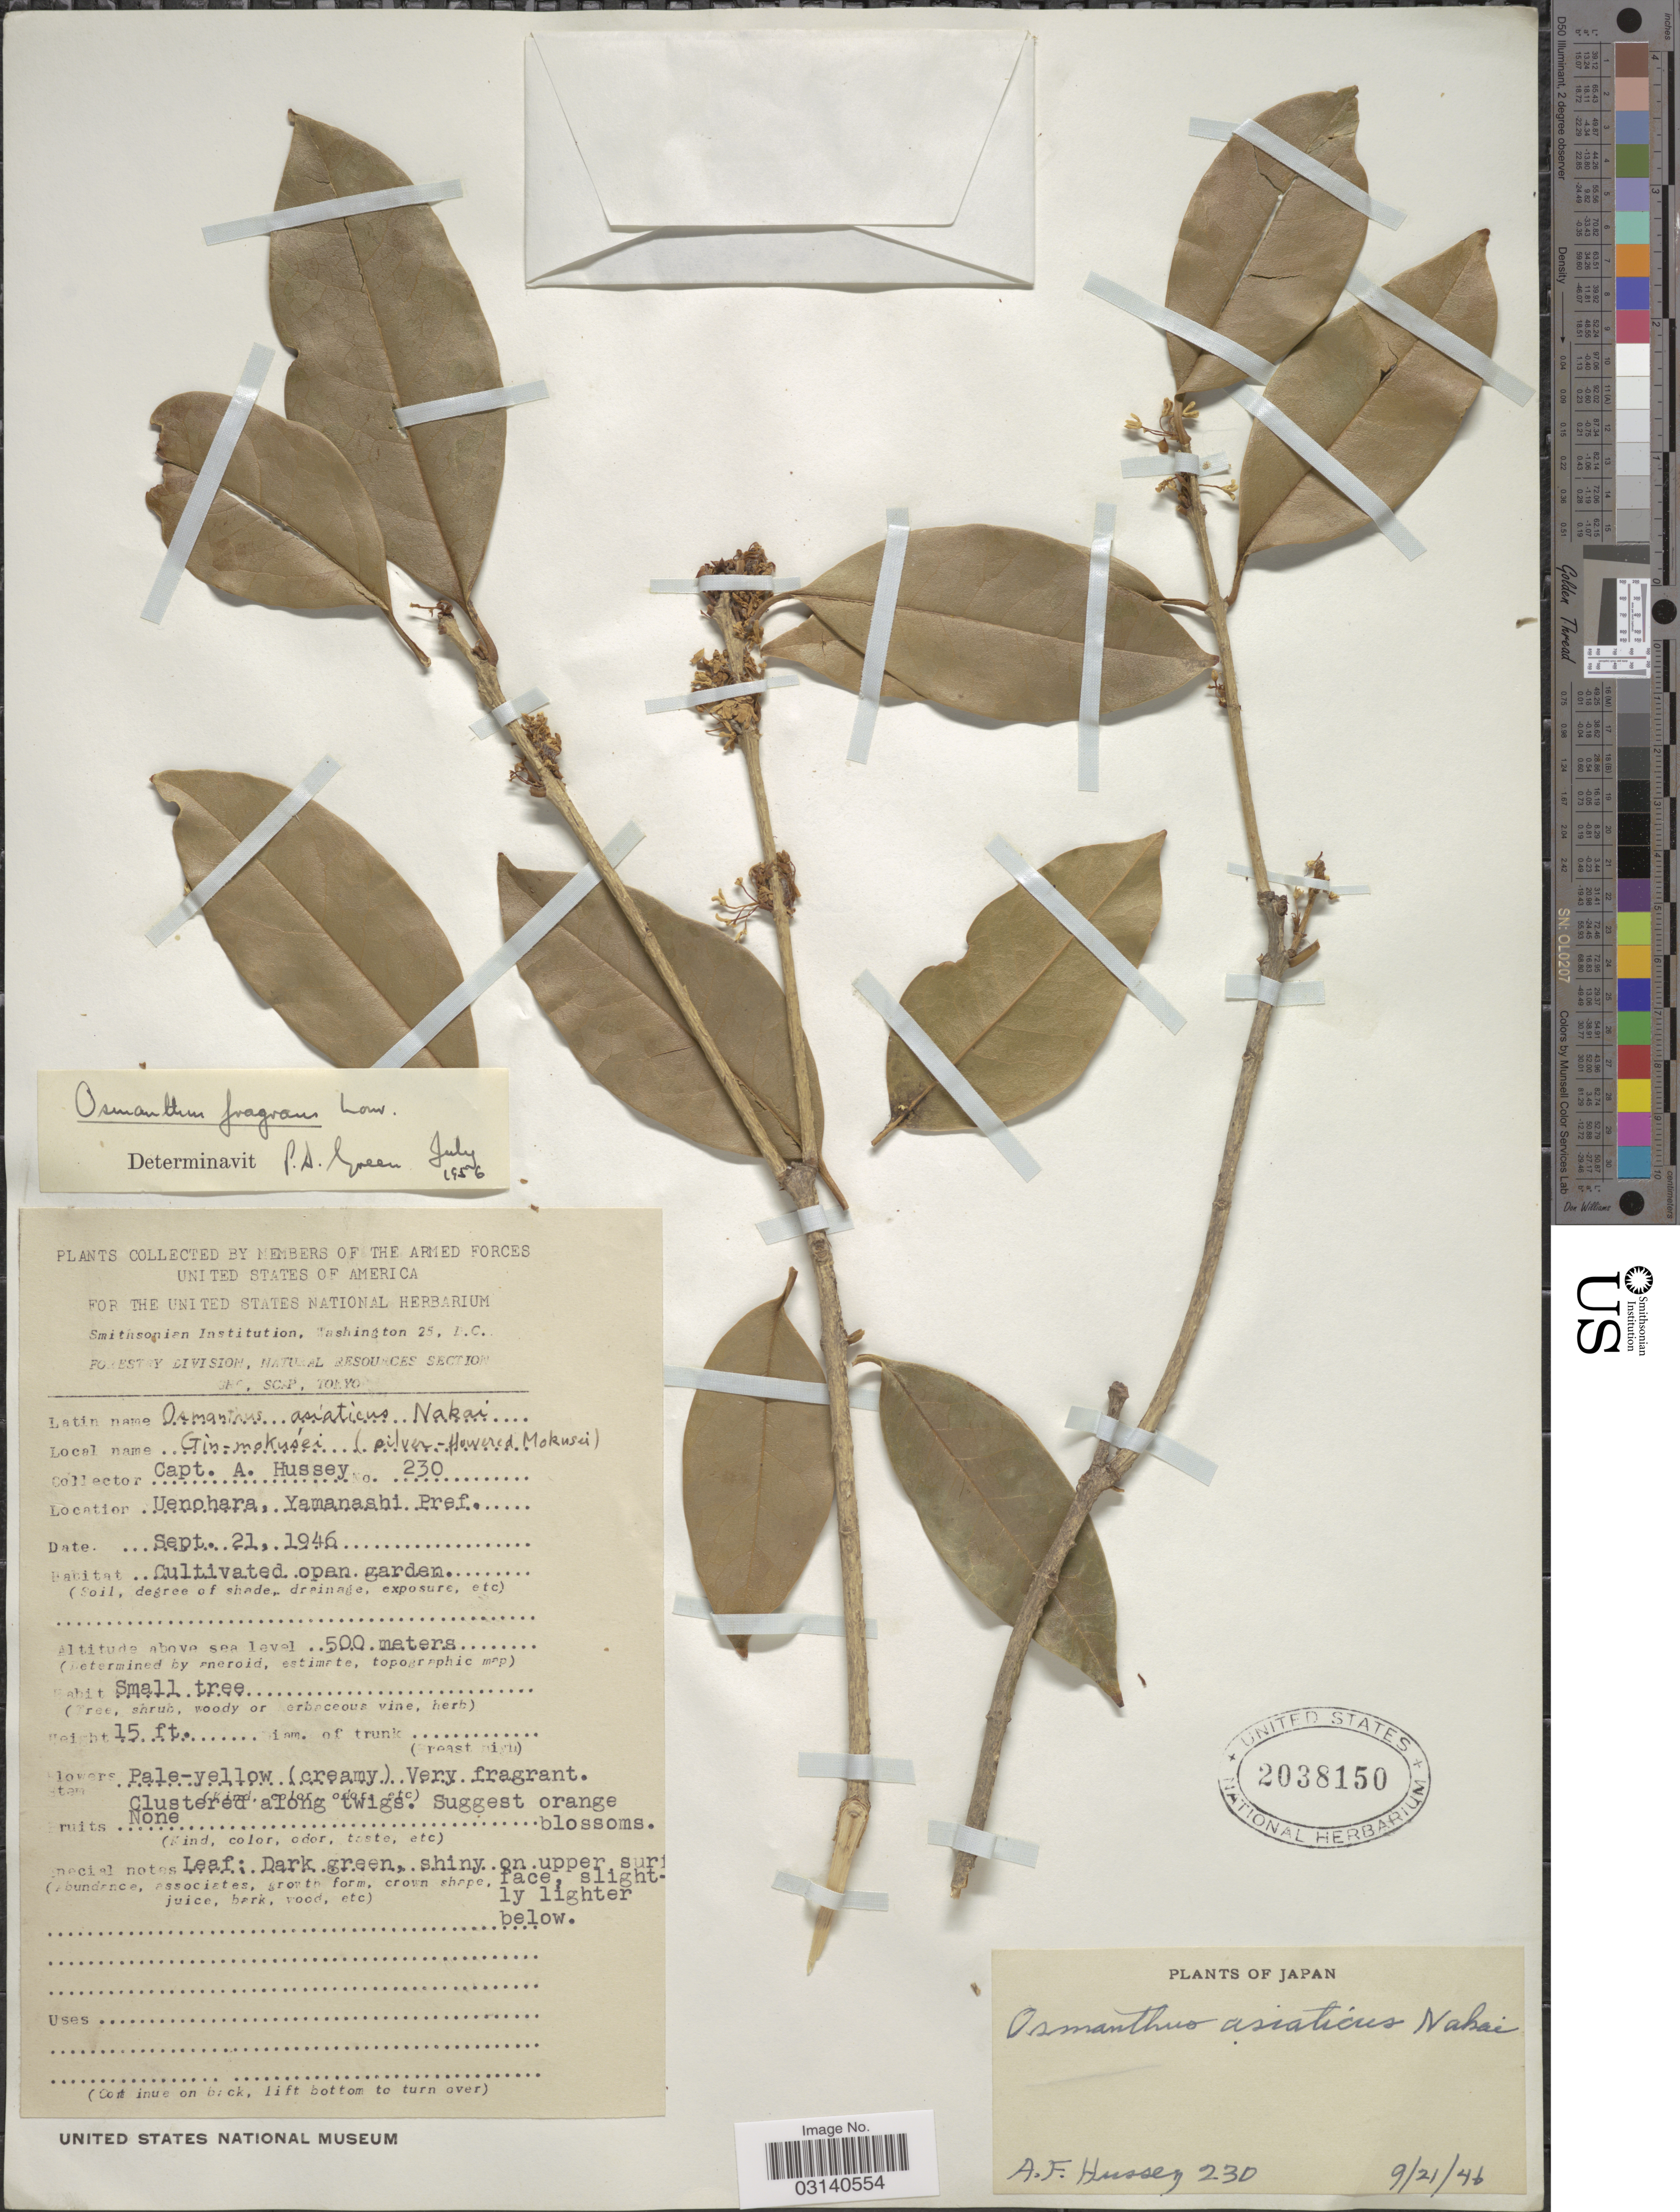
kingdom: Plantae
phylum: Tracheophyta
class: Magnoliopsida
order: Lamiales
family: Oleaceae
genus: Osmanthus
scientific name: Osmanthus fragrans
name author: Lour.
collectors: A. Hussey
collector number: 230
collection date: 1946-09-21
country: Japan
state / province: Yamanasi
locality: Uenohara, Yamanashi Pref.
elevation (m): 500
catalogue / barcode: US 2038150